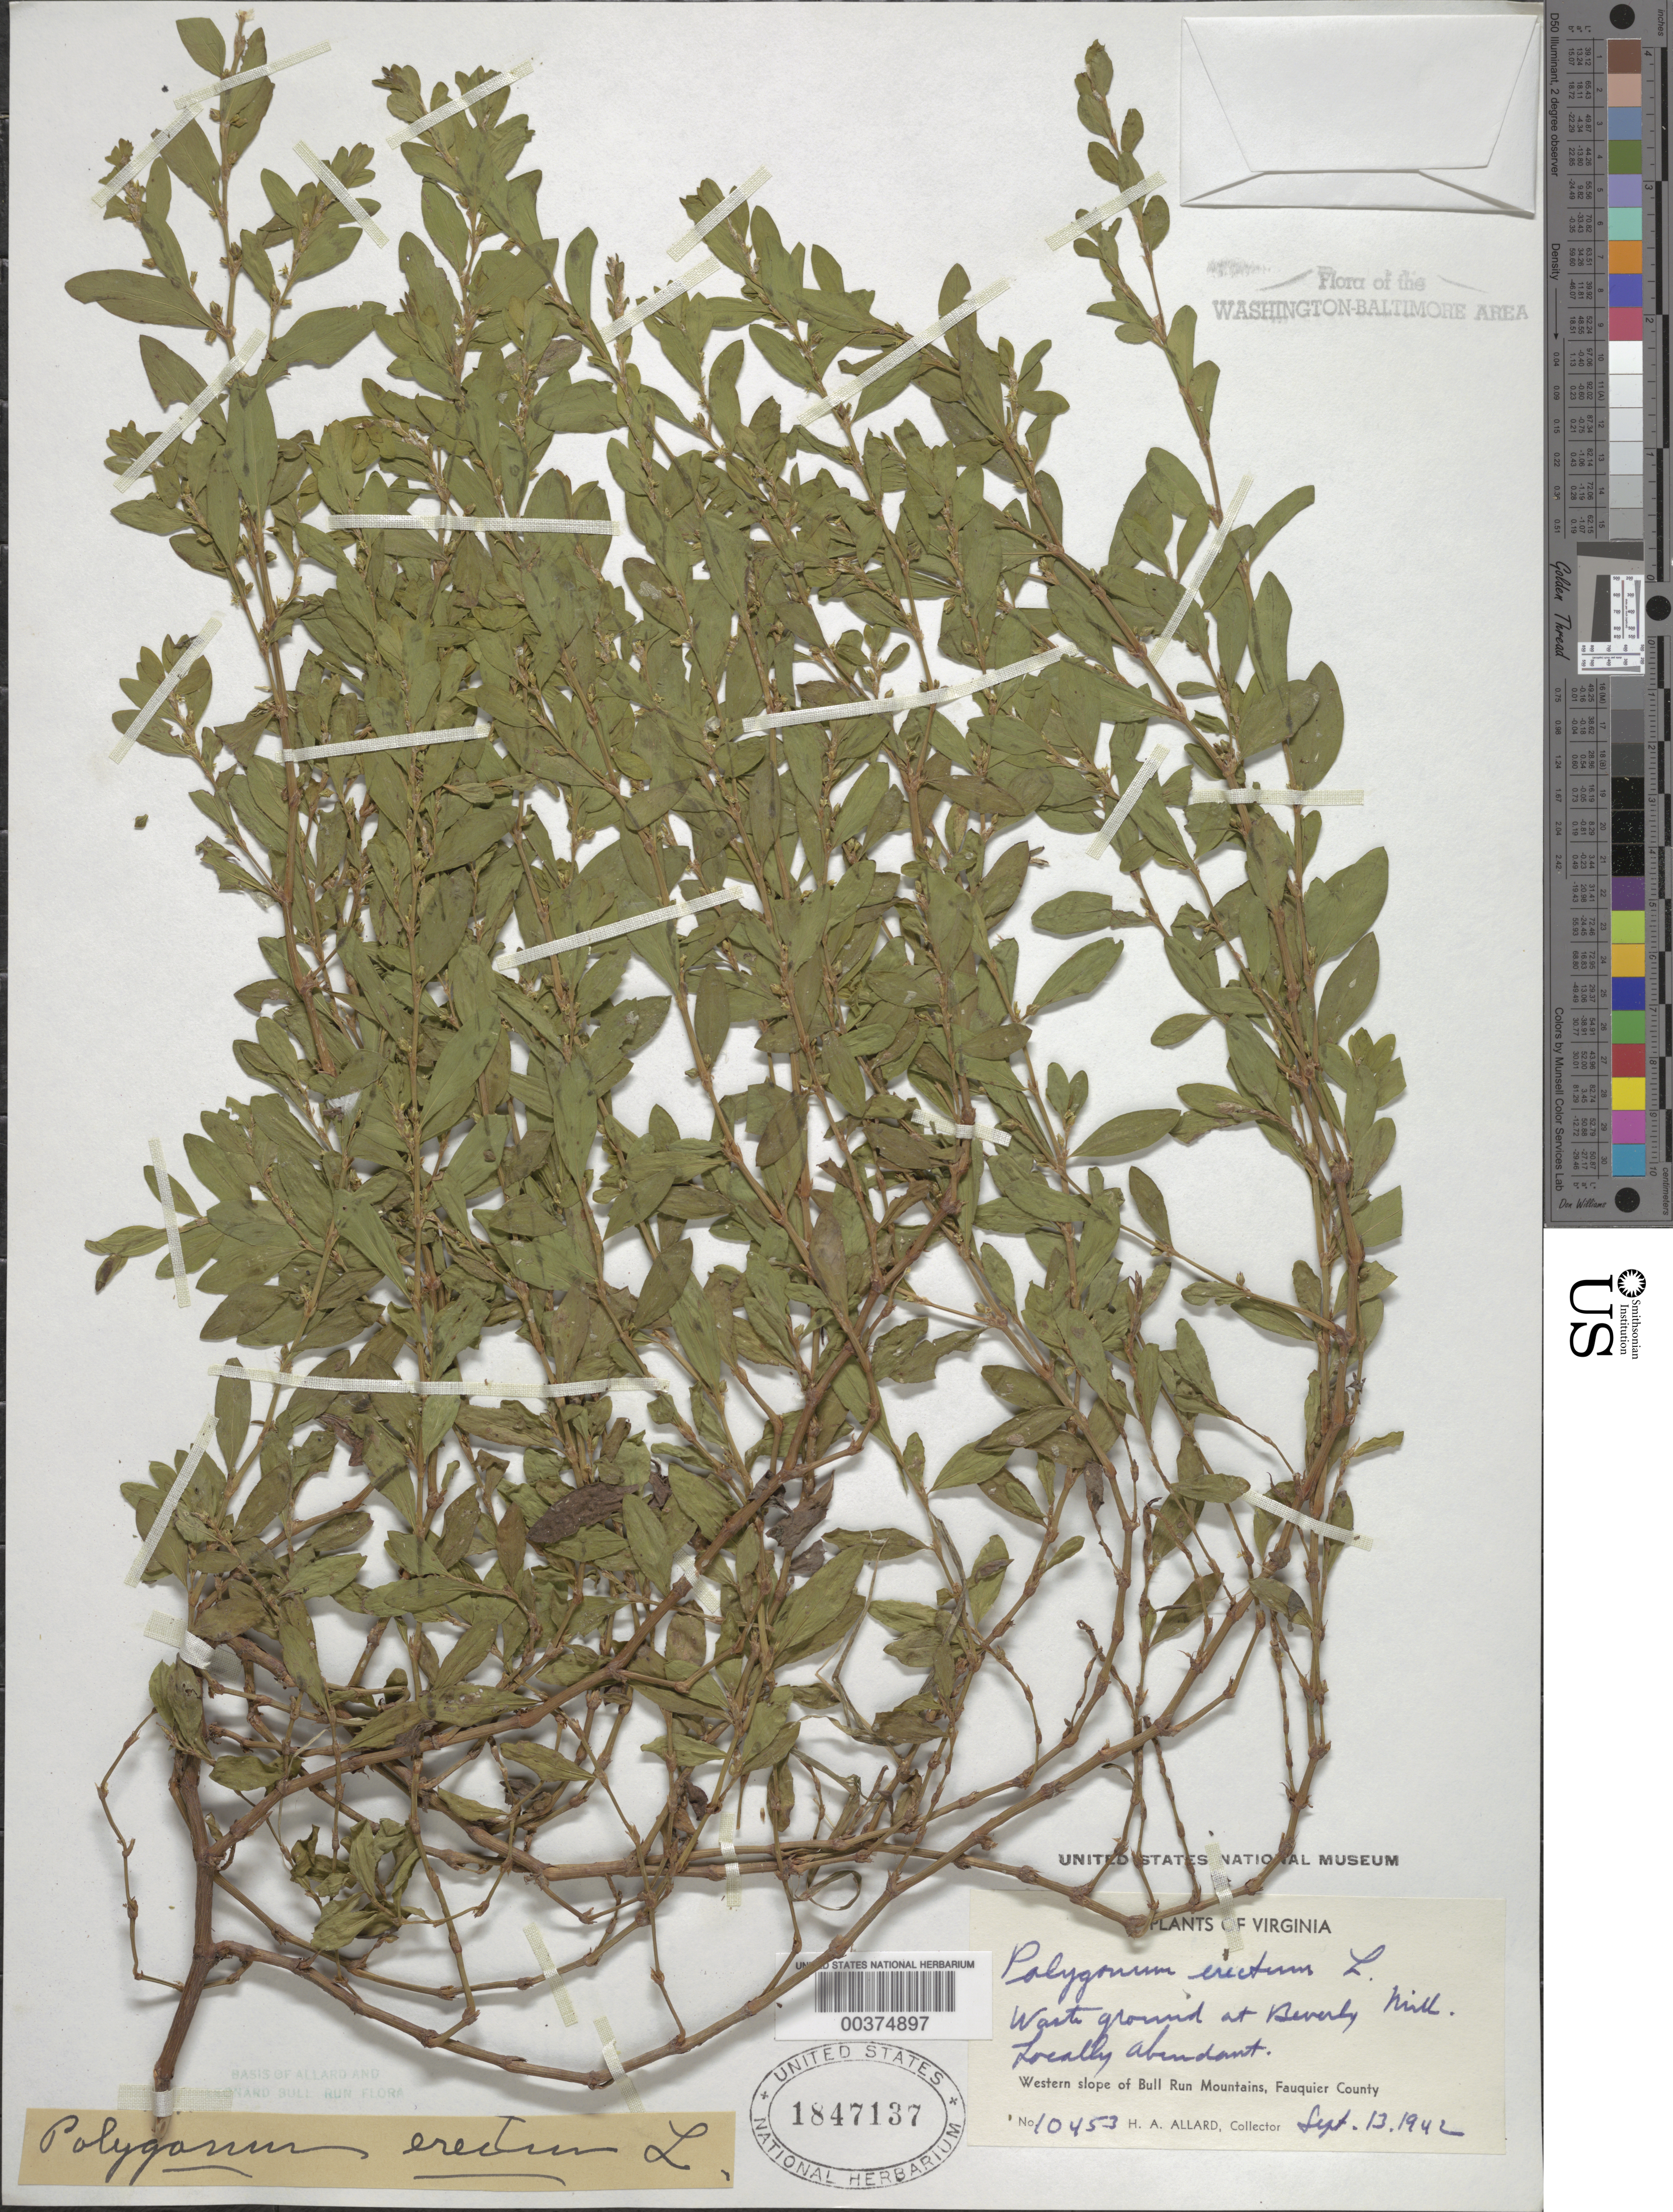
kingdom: Plantae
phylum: Tracheophyta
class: Magnoliopsida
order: Caryophyllales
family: Polygonaceae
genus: Polygonum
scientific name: Polygonum erectum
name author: L.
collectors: H. A. Allard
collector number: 10453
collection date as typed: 13 Sep 1942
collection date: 1942-09-13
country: United States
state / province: Virginia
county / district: Fauquier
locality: Beverley Mill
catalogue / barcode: US 1847137